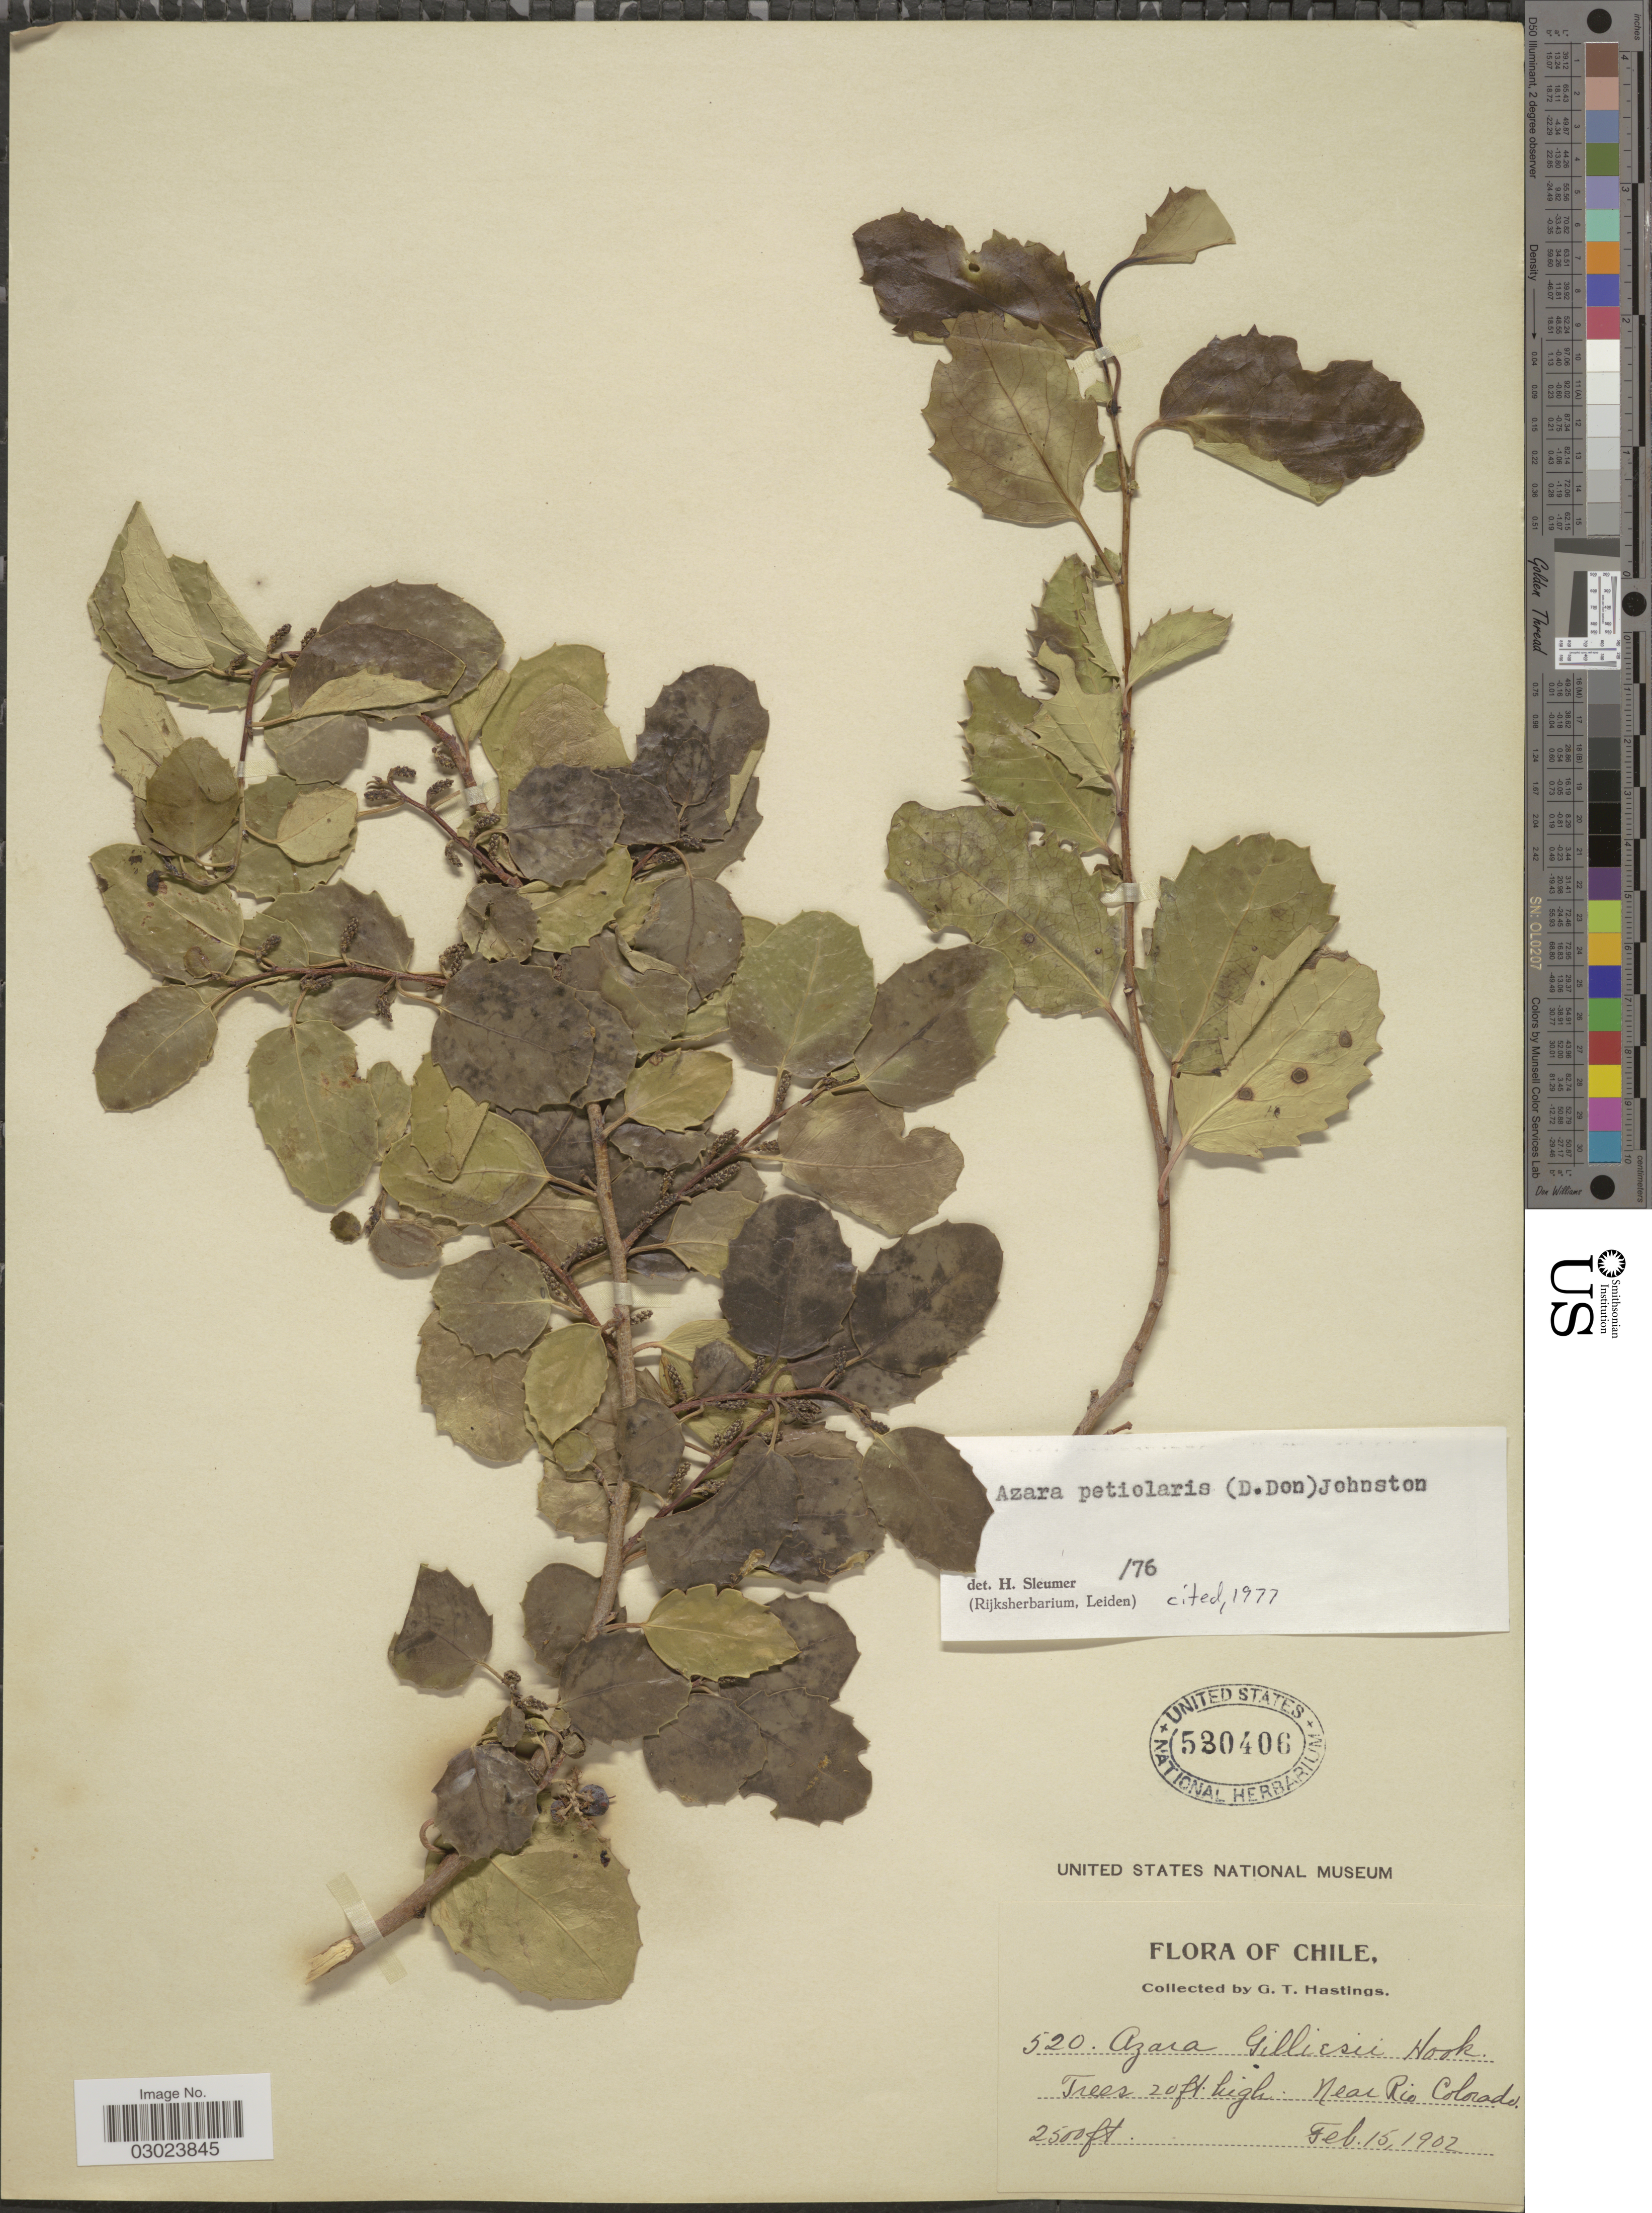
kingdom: Plantae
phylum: Tracheophyta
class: Magnoliopsida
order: Malpighiales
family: Salicaceae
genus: Azara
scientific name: Azara petiolaris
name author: (D. Don) I.M. Johnst.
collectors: G. Hastings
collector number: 520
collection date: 1902-02-15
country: Chile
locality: Near Rio Colorado.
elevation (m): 762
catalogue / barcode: US 530406